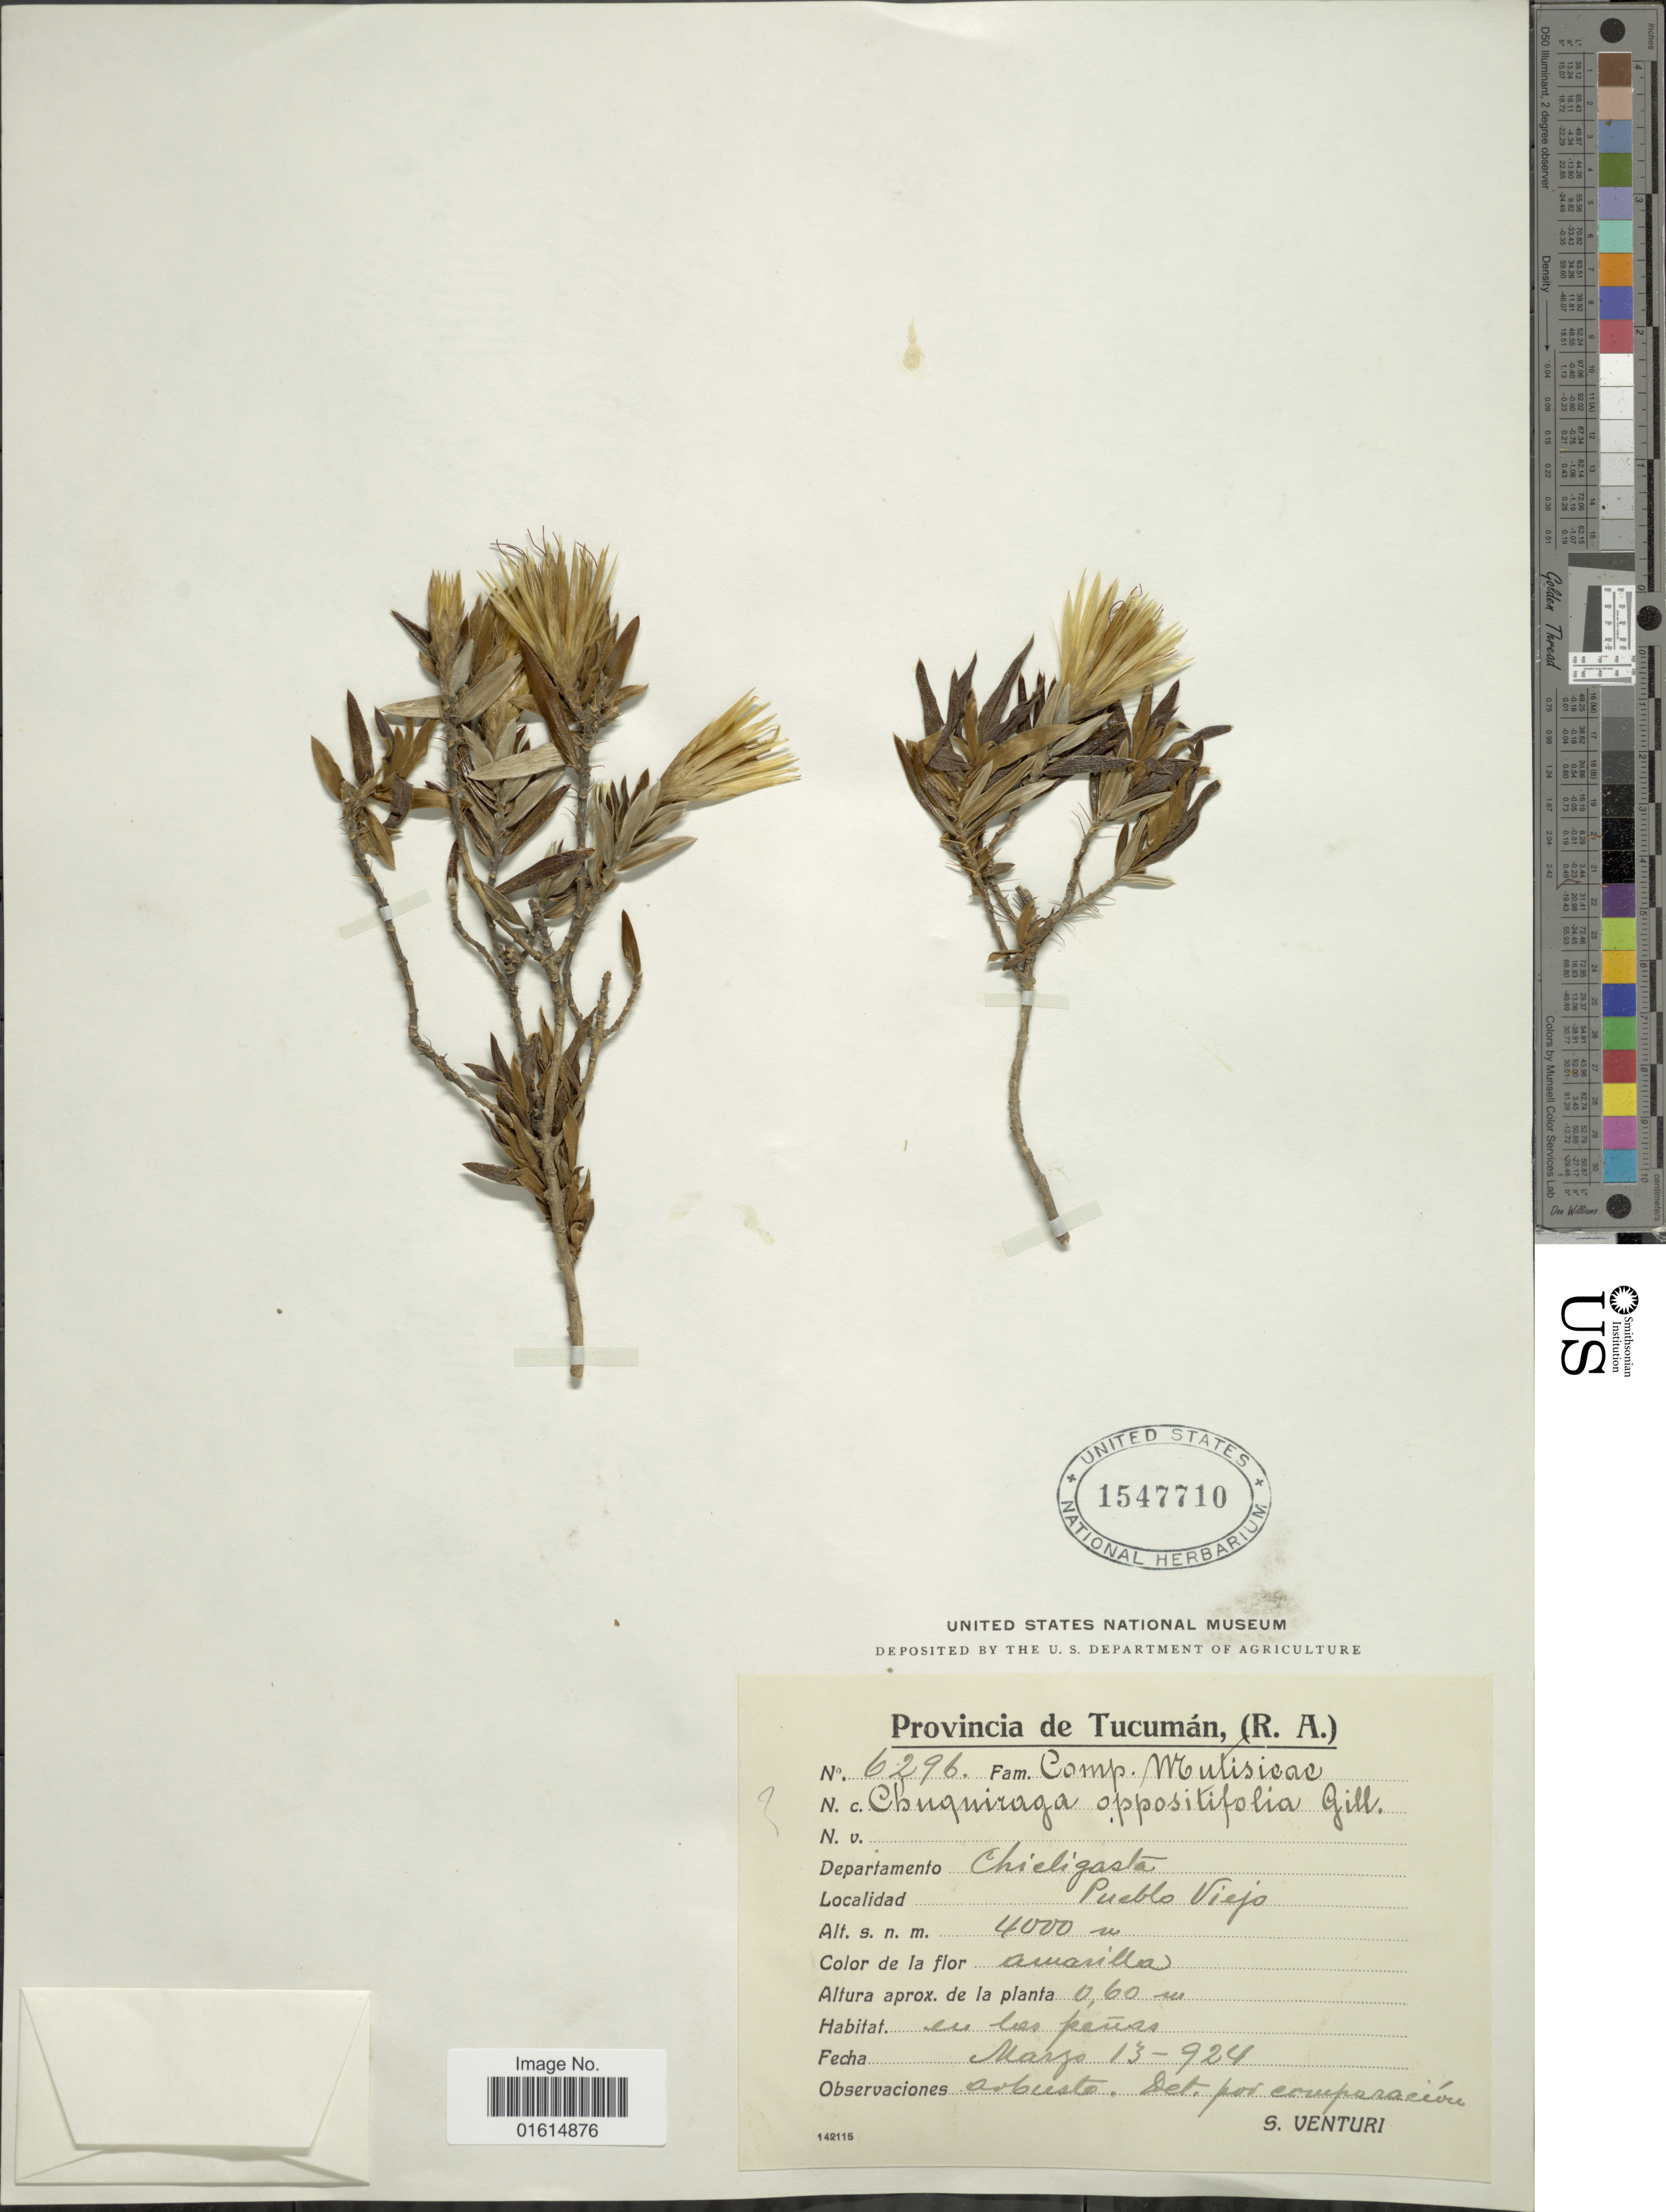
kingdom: Plantae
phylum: Tracheophyta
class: Magnoliopsida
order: Asterales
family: Asteraceae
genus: Chuquiraga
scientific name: Chuquiraga calchaquina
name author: Cabrera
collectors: S. Venturi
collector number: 6296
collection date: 1924-03-13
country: Argentina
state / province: Tucuman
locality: Provincia de Tucuman (R. A.), Departamento Chicligasta, Pueblo Viejo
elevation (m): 4000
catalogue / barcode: US 1547710